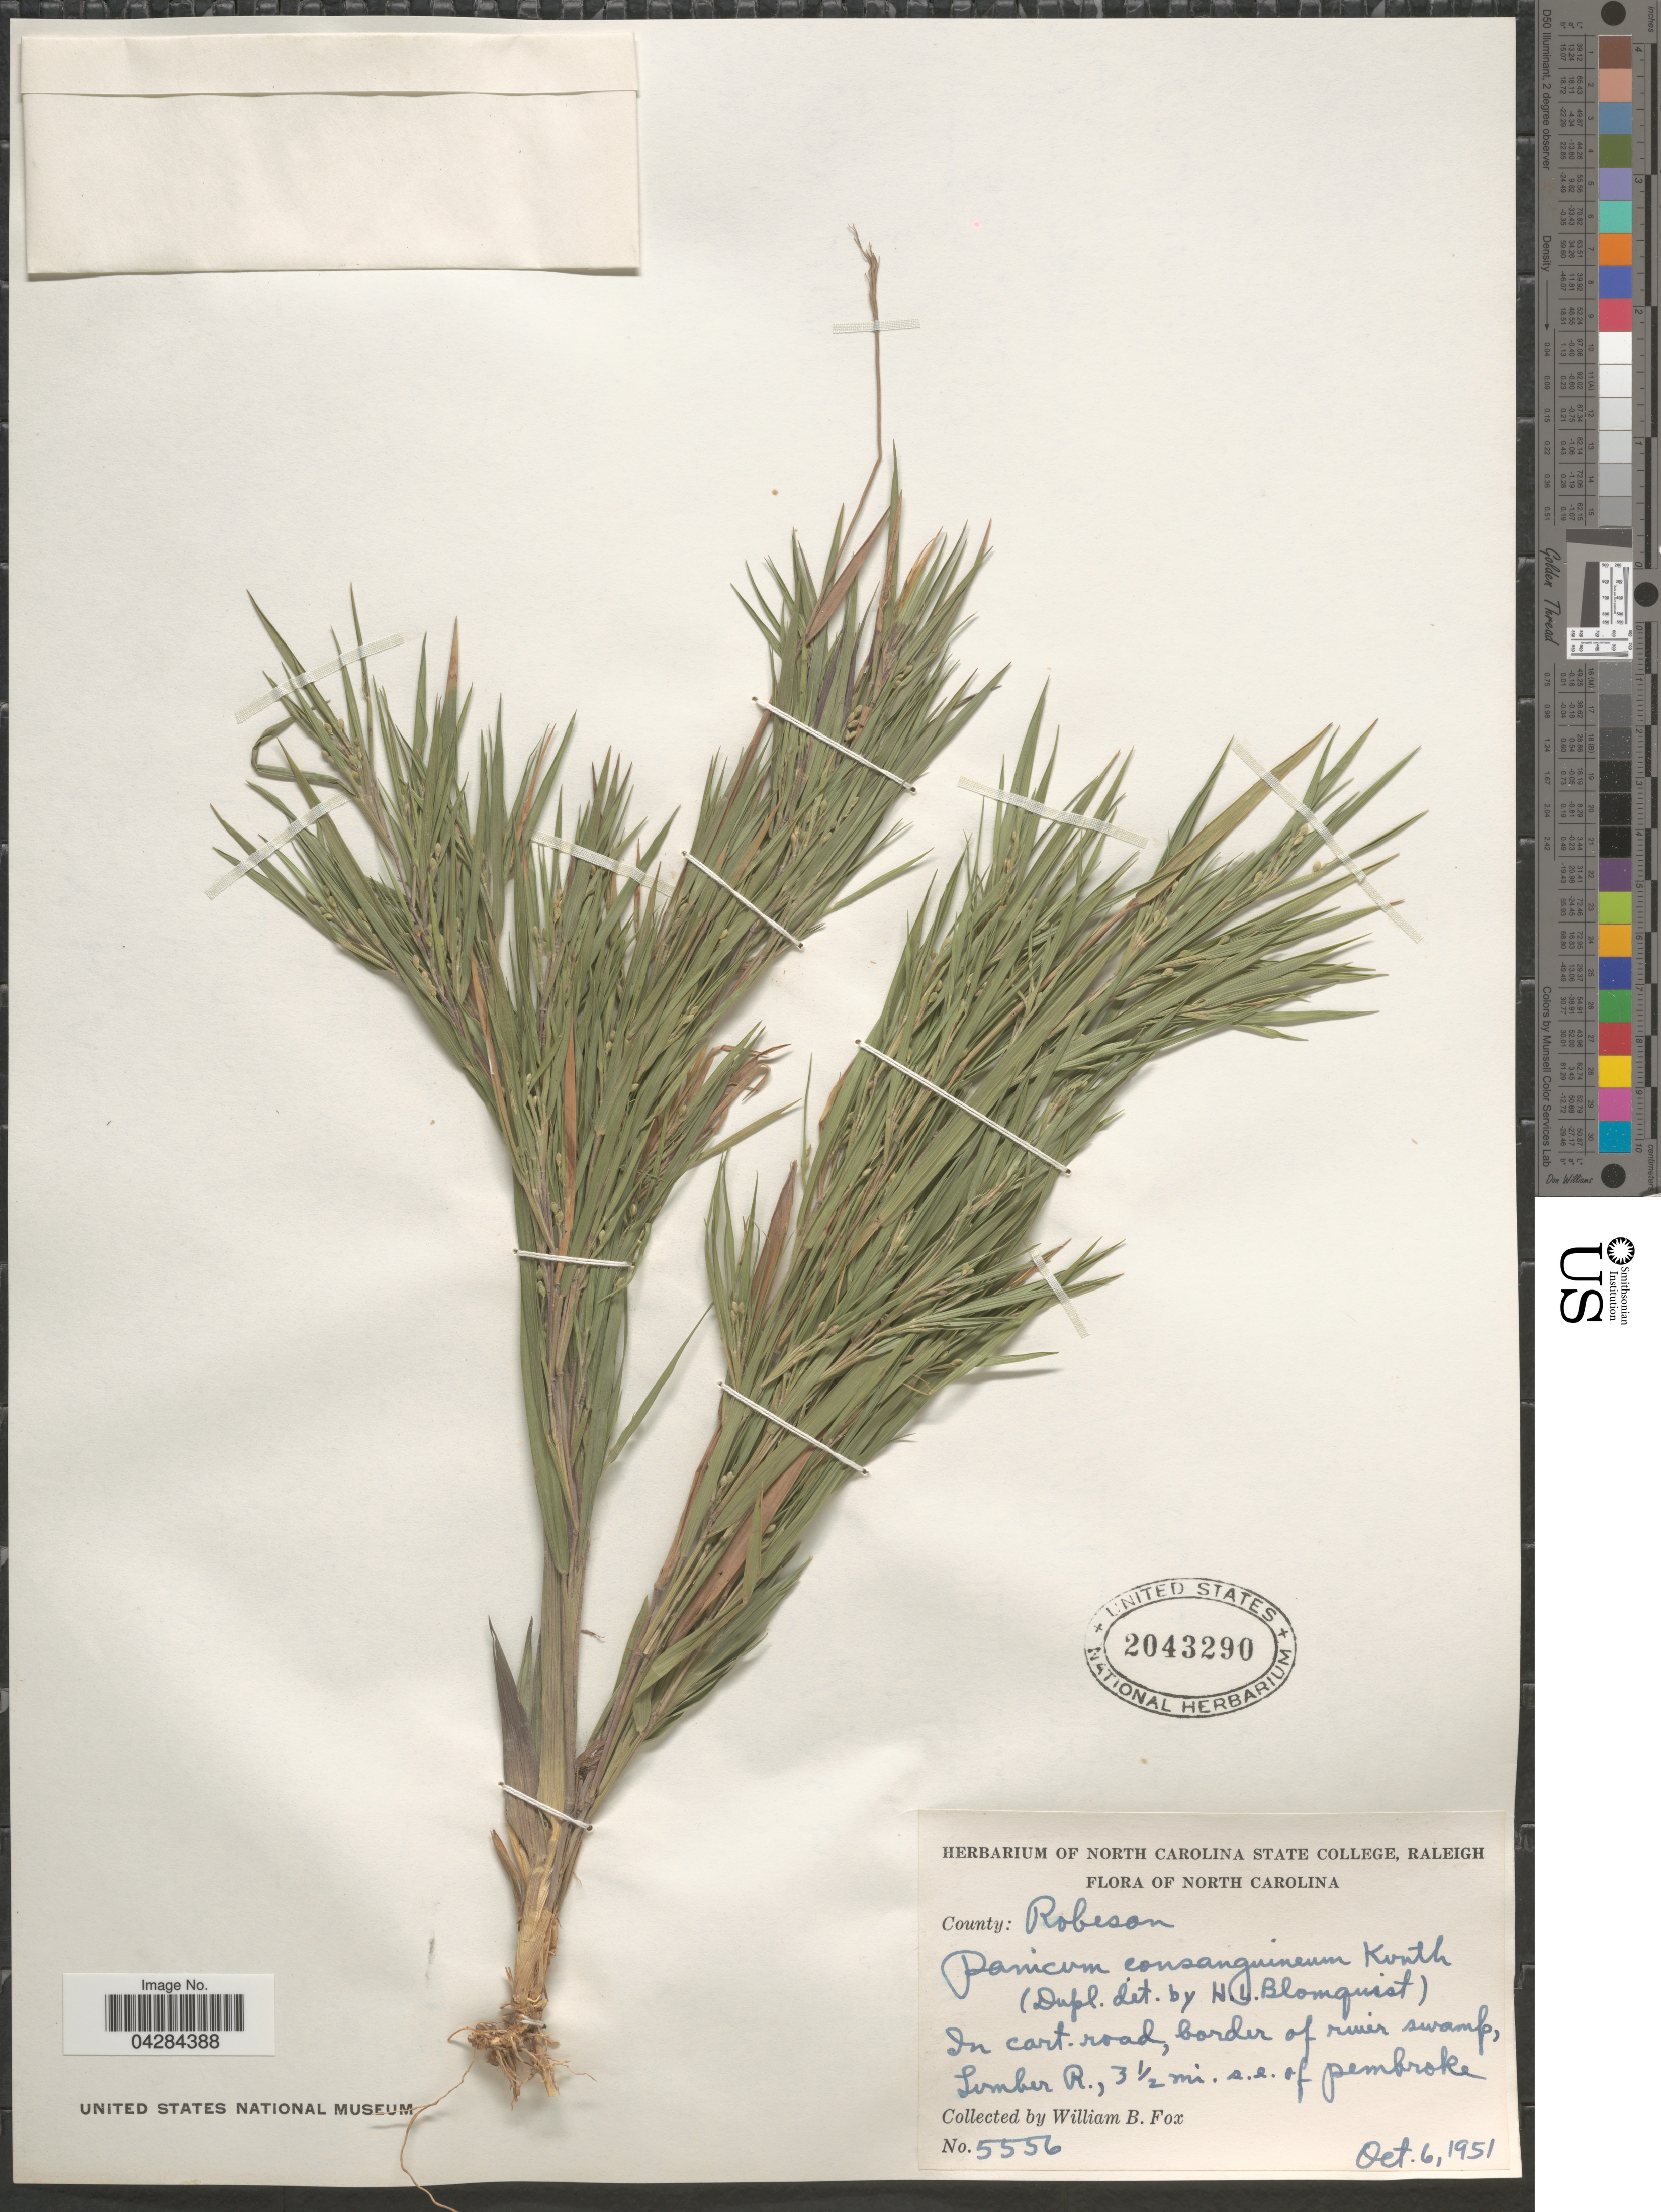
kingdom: Plantae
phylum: Tracheophyta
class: Liliopsida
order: Poales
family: Poaceae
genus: Dichanthelium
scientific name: Dichanthelium ovale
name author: (Elliott) Gould & C.A. Clark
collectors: W. B. Fox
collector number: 5556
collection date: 1951-10-06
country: United States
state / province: North Carolina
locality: County: Robeson. In cart-road, border of river swamp, Lumber R., 3½ mi. s.e. of pembroke.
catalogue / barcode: US 2043290